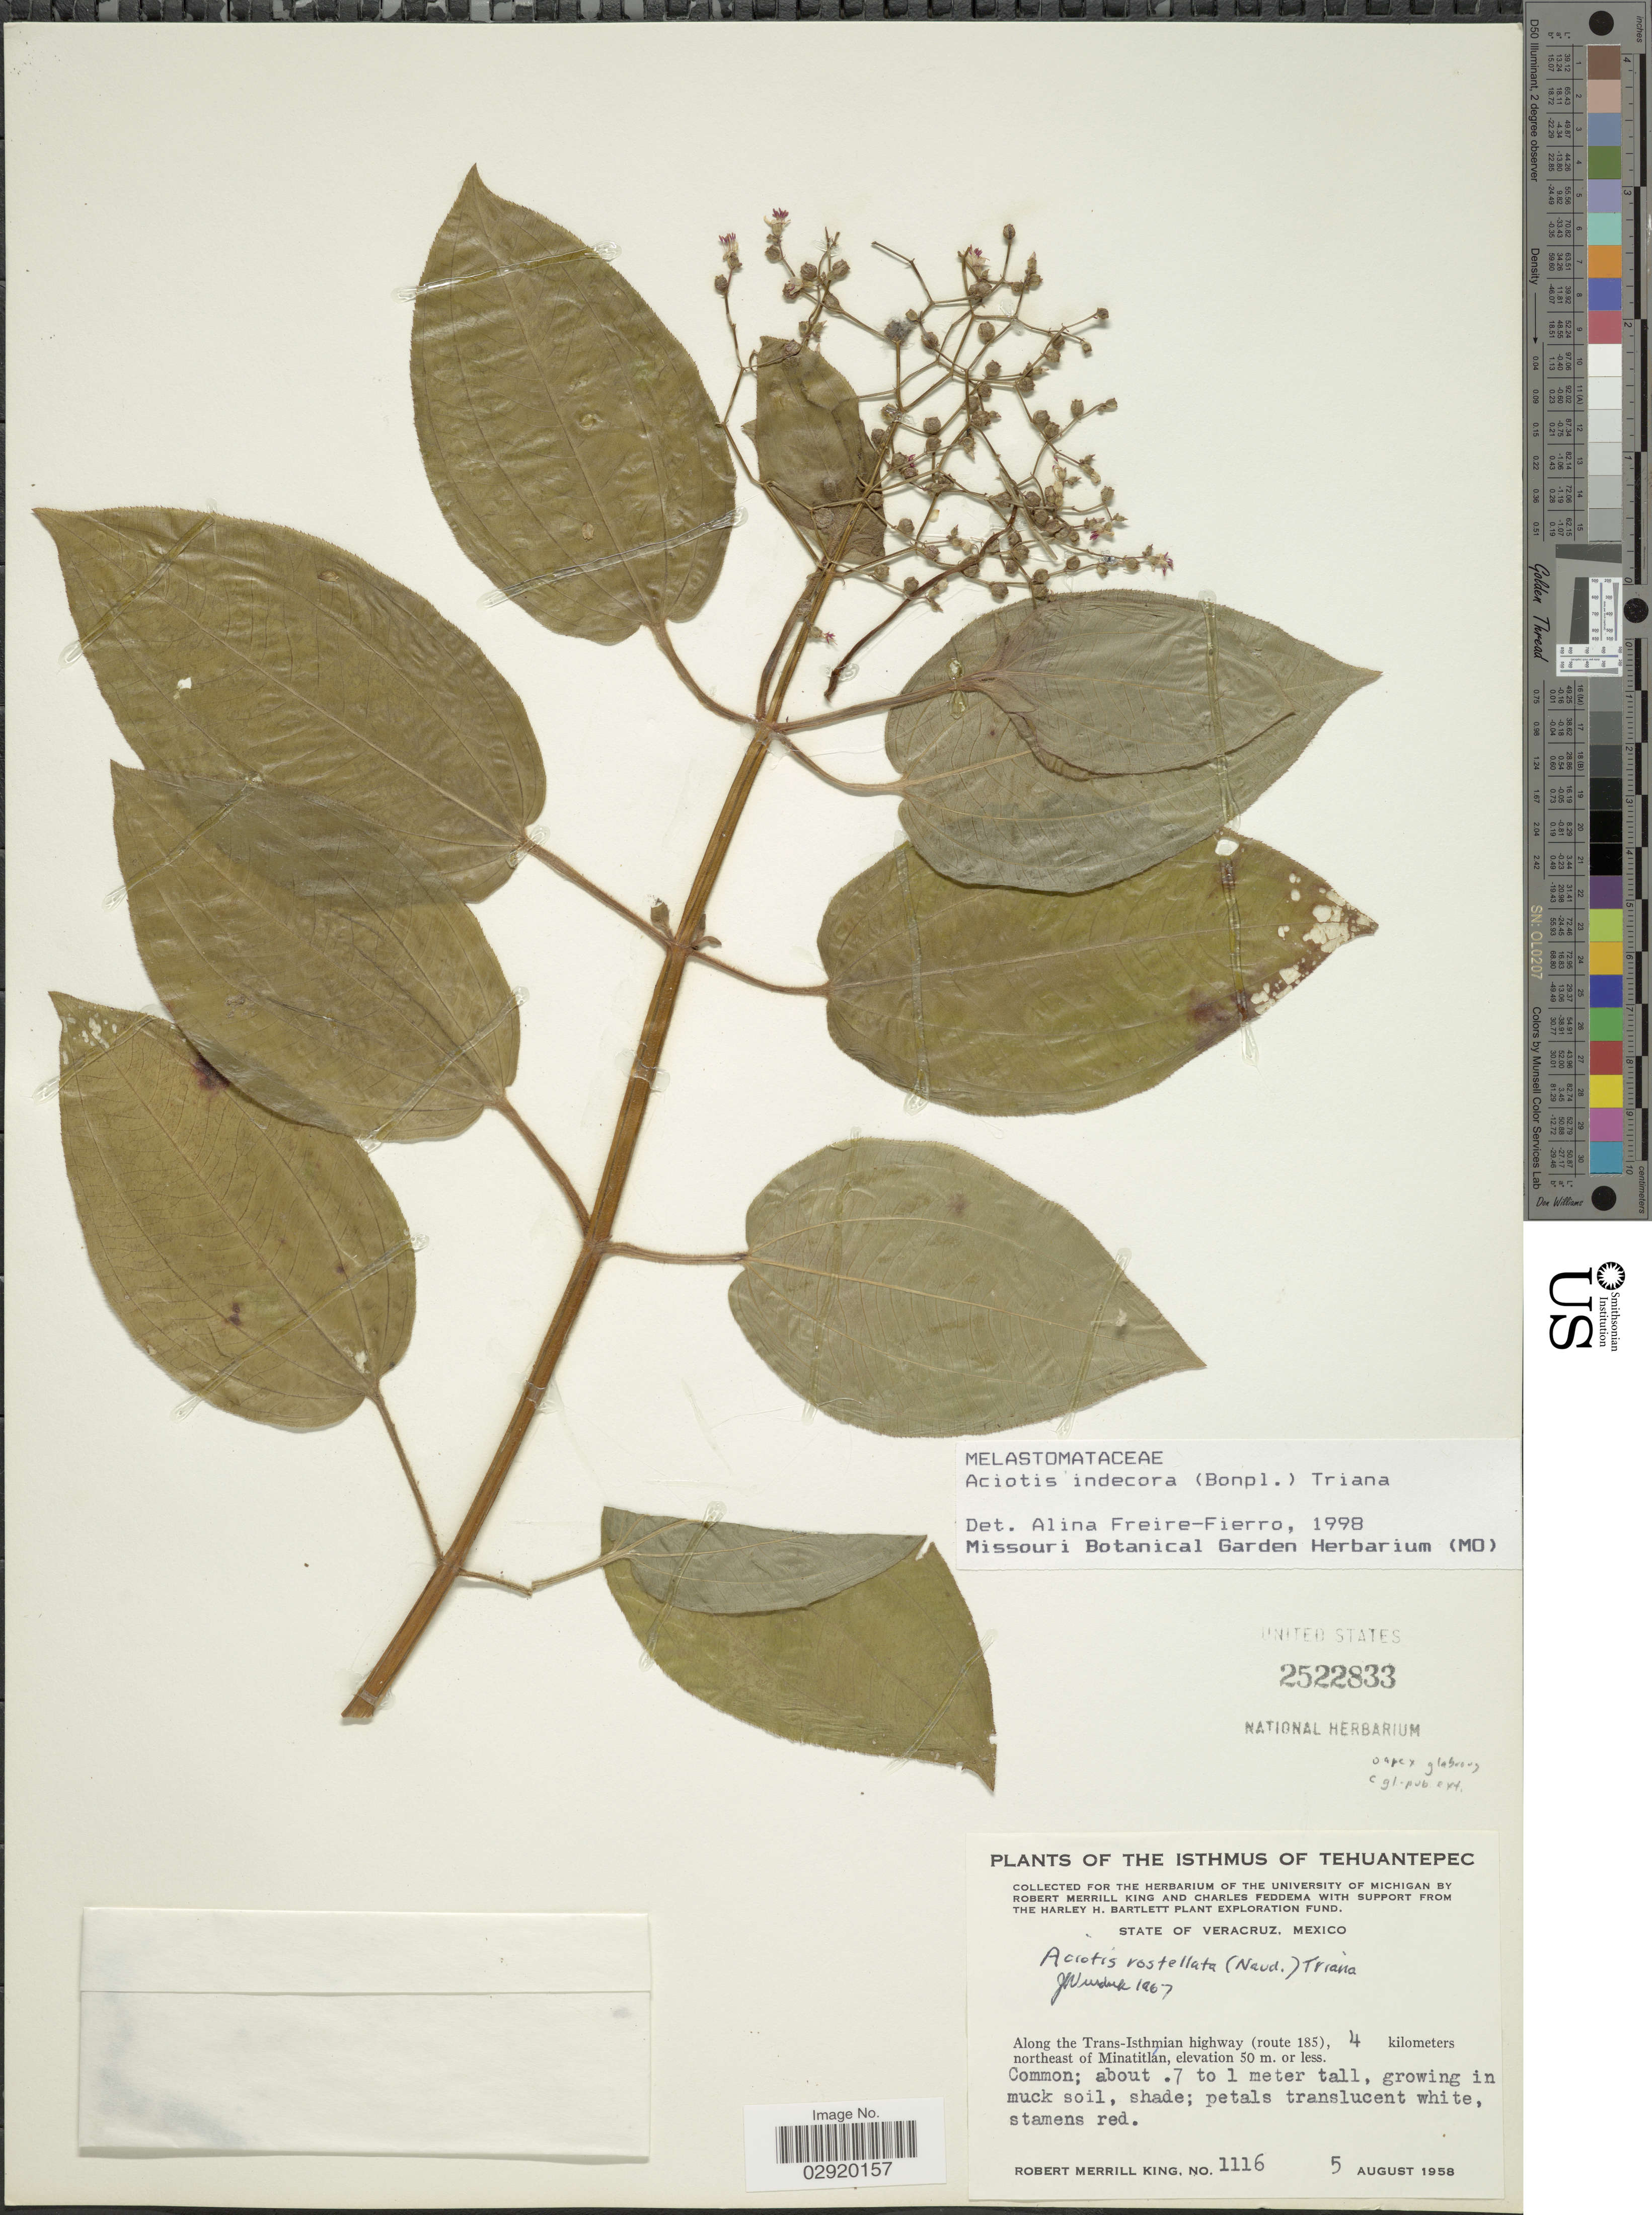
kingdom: Plantae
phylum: Tracheophyta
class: Magnoliopsida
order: Myrtales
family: Melastomataceae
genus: Aciotis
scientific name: Aciotis indecora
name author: (Bonpl.) Triana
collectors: R. M. King & C. Feddema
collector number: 1116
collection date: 1958-08-05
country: Mexico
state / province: Veracruz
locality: Isthmus of Tehuantepec. Veracruz, along the Trans-Isthmian highway (route 185), 4 kilometers northeast of Minatitlán.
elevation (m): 50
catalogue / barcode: US 2522833